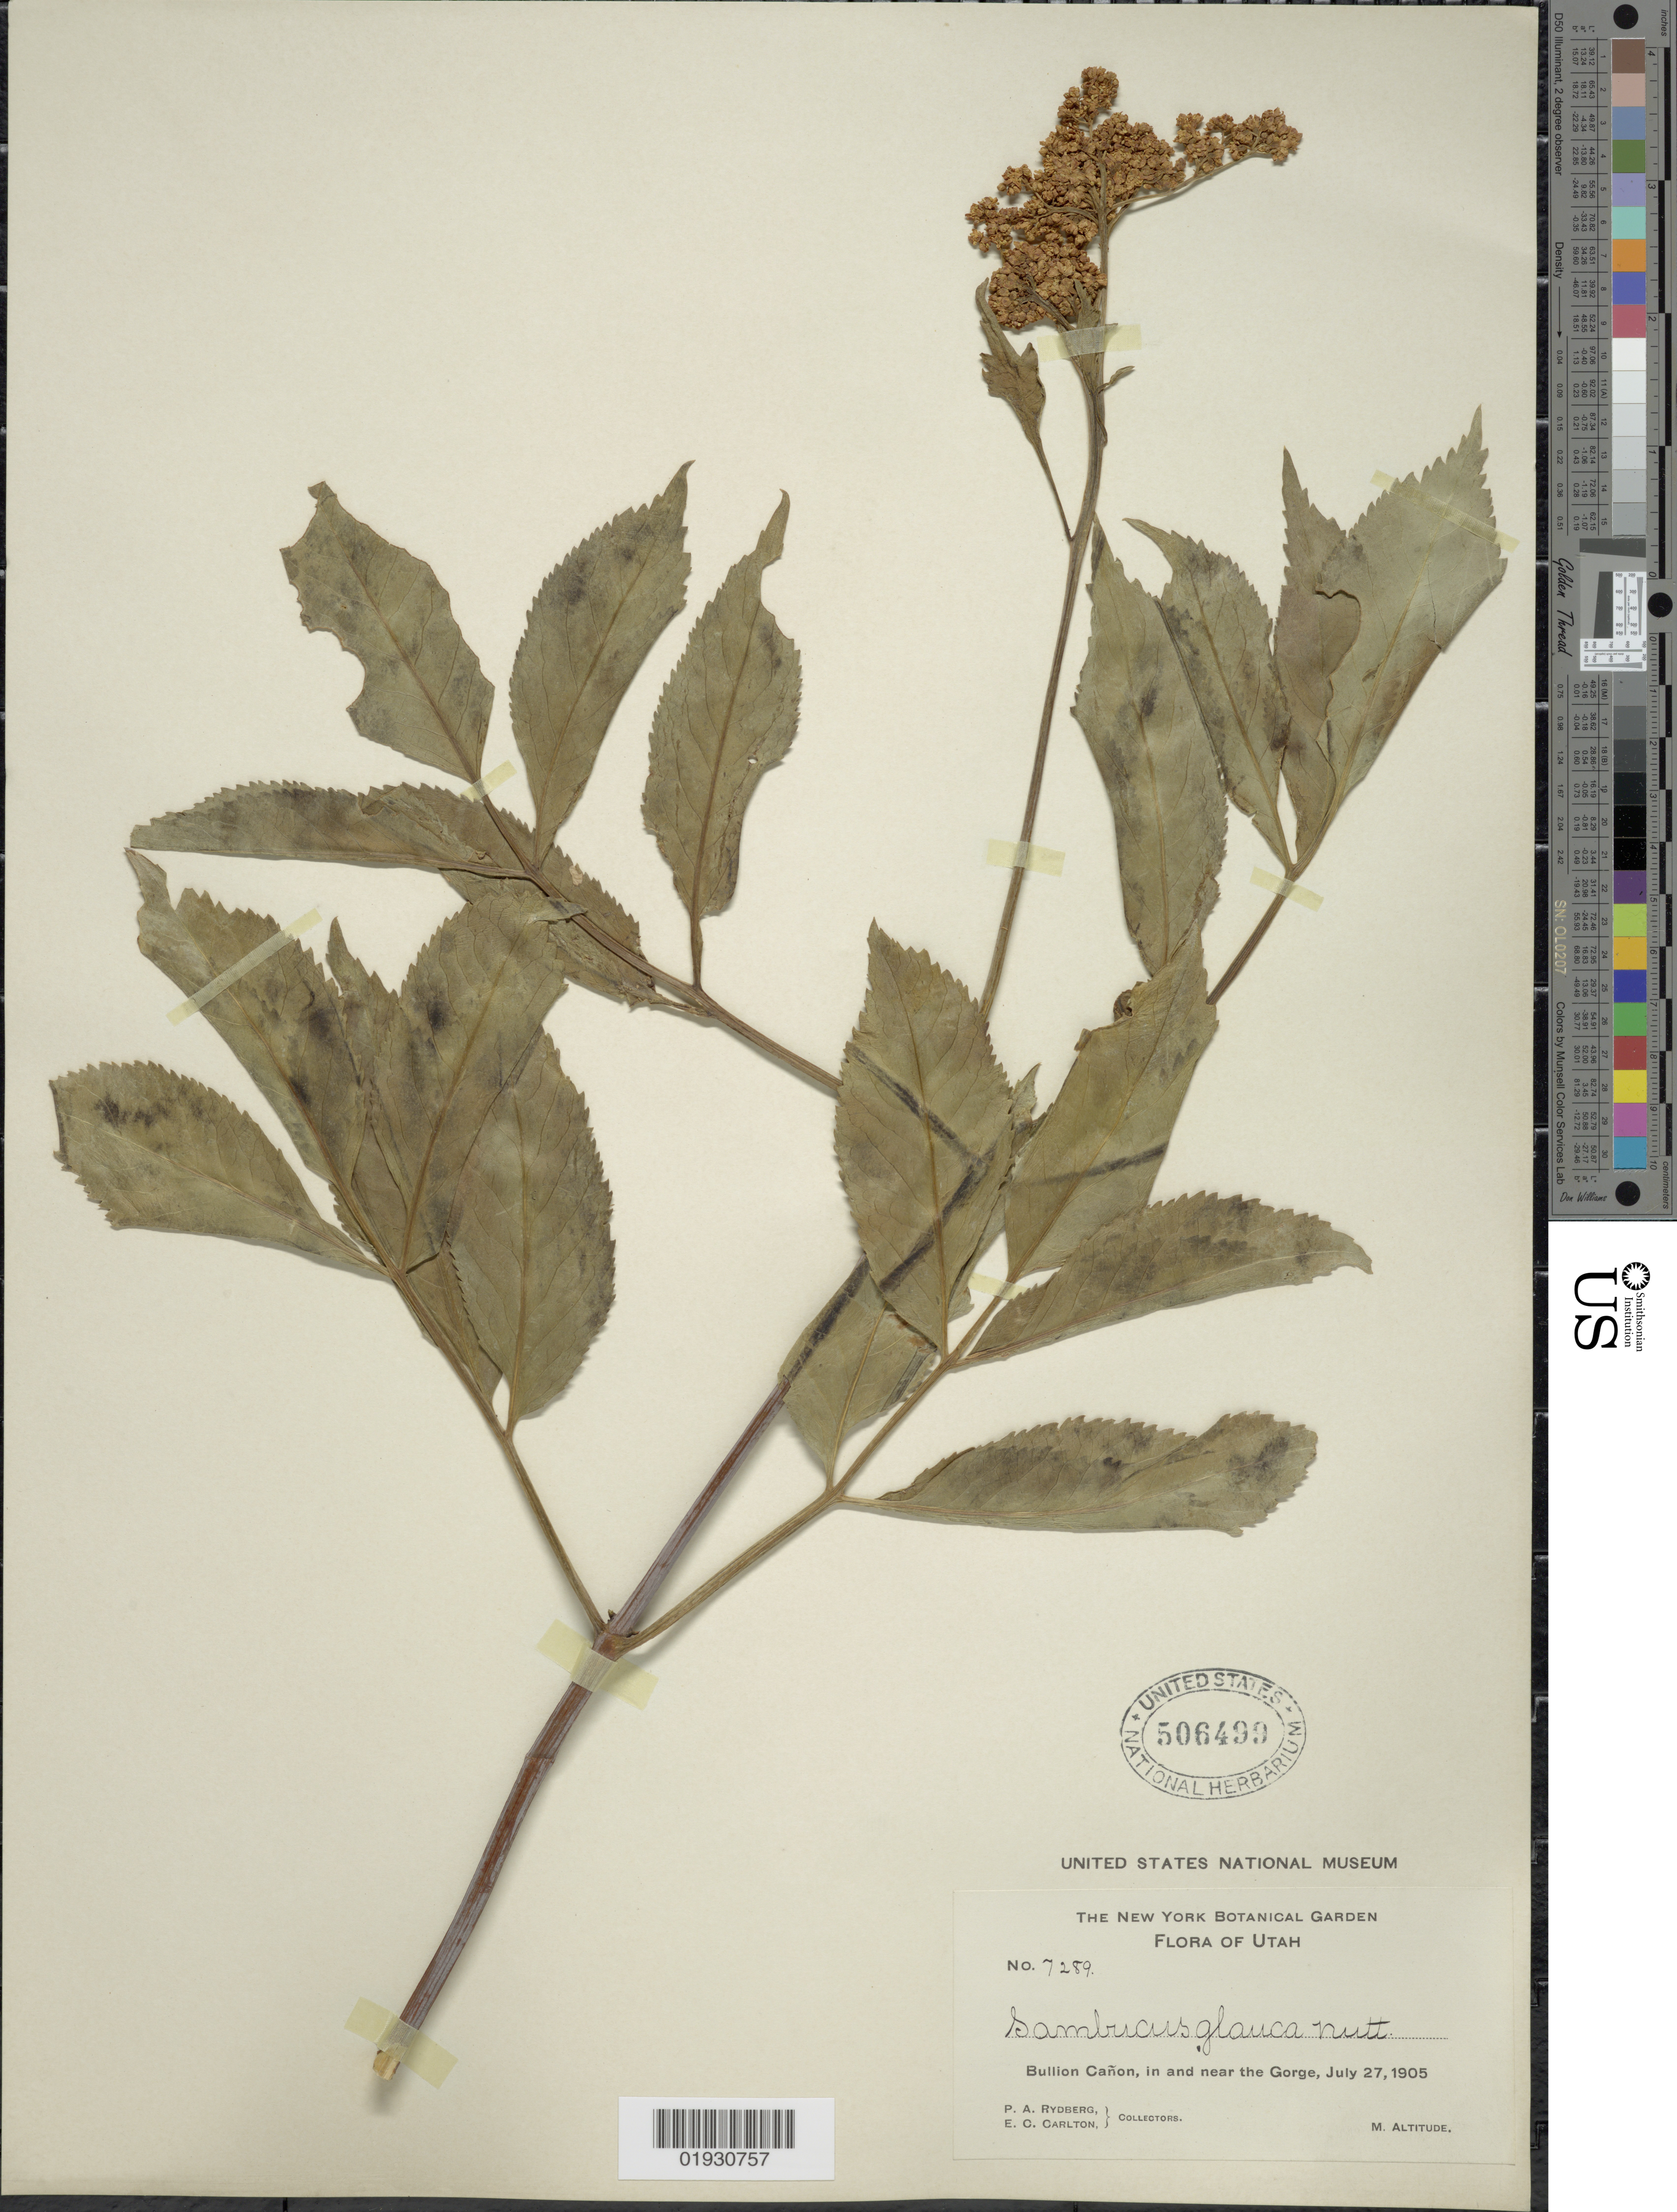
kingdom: Plantae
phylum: Tracheophyta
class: Magnoliopsida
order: Dipsacales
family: Viburnaceae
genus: Sambucus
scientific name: Sambucus cerulea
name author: Raf.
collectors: P. A. Rydberg & E. Carlton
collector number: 7289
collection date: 1905-07-27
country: United States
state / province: Utah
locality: Bullion Cañon, in and near the Gorge.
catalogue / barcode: US 506499